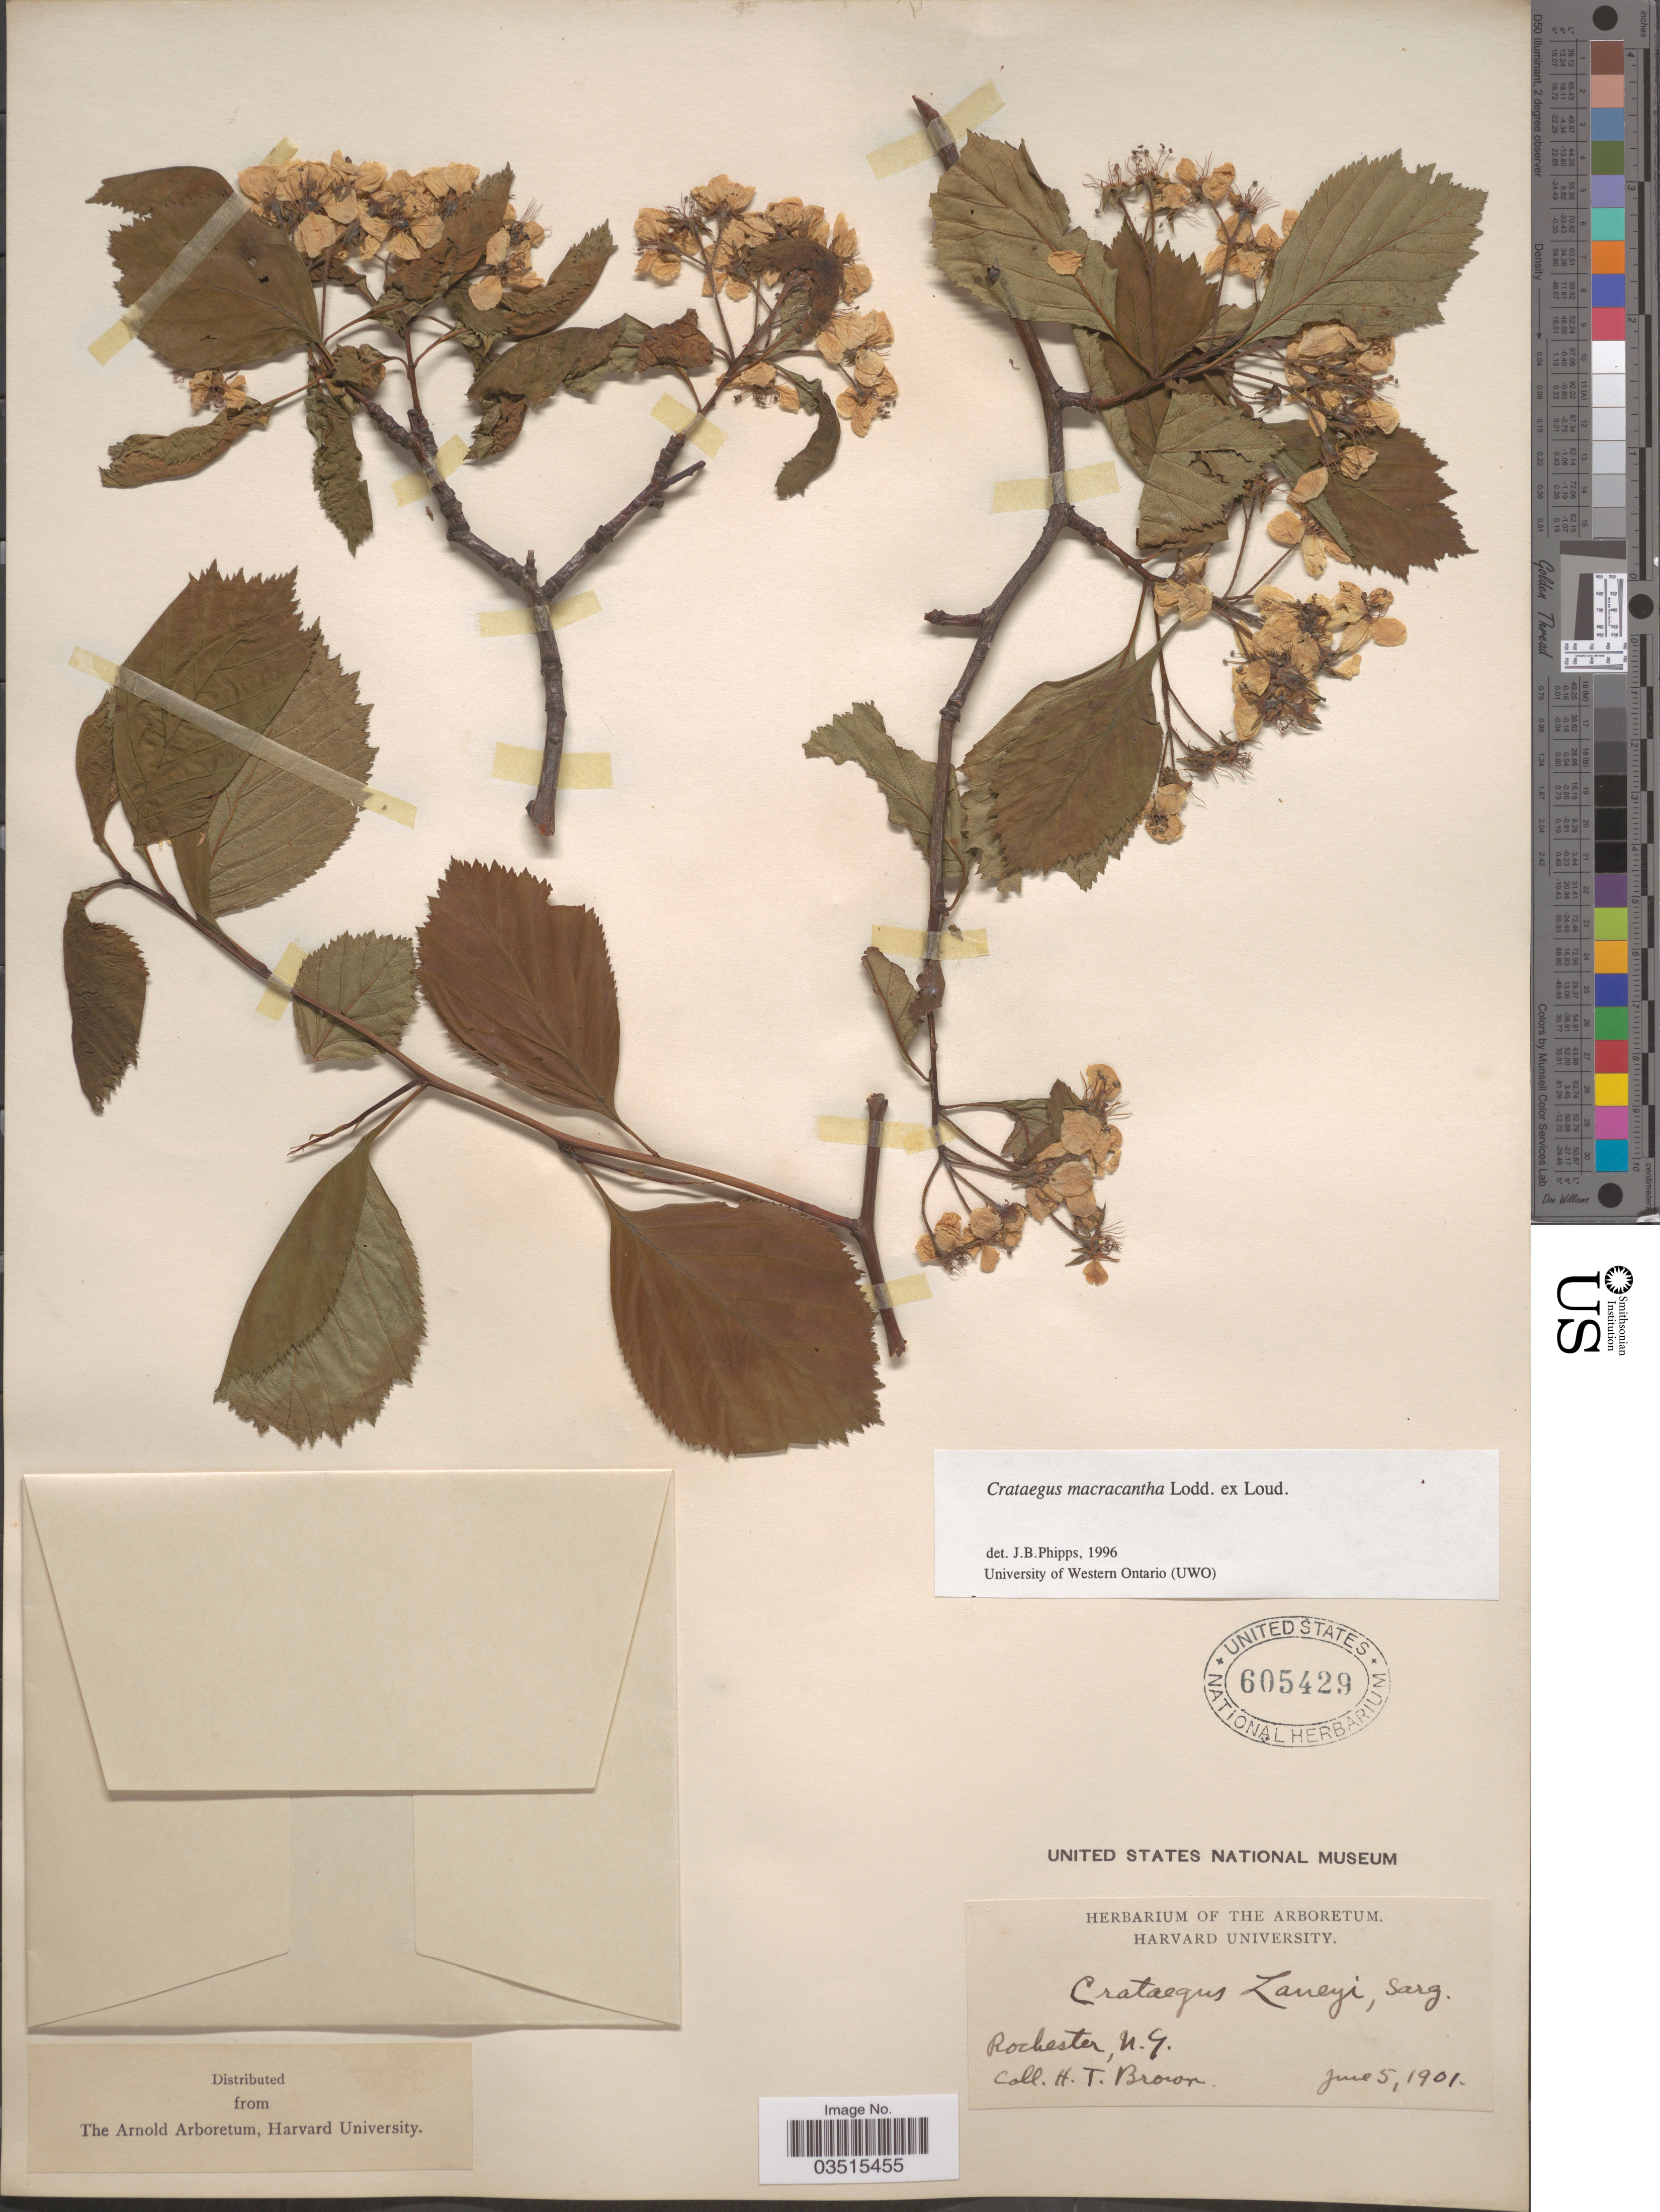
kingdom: Plantae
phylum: Tracheophyta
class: Magnoliopsida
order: Rosales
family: Rosaceae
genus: Crataegus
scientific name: Crataegus macracantha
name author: (Lindl.) Lodd. ex Loudon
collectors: H. T. Brown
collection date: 1901-06-05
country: United States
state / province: New York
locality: Rochester.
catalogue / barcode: US 605429